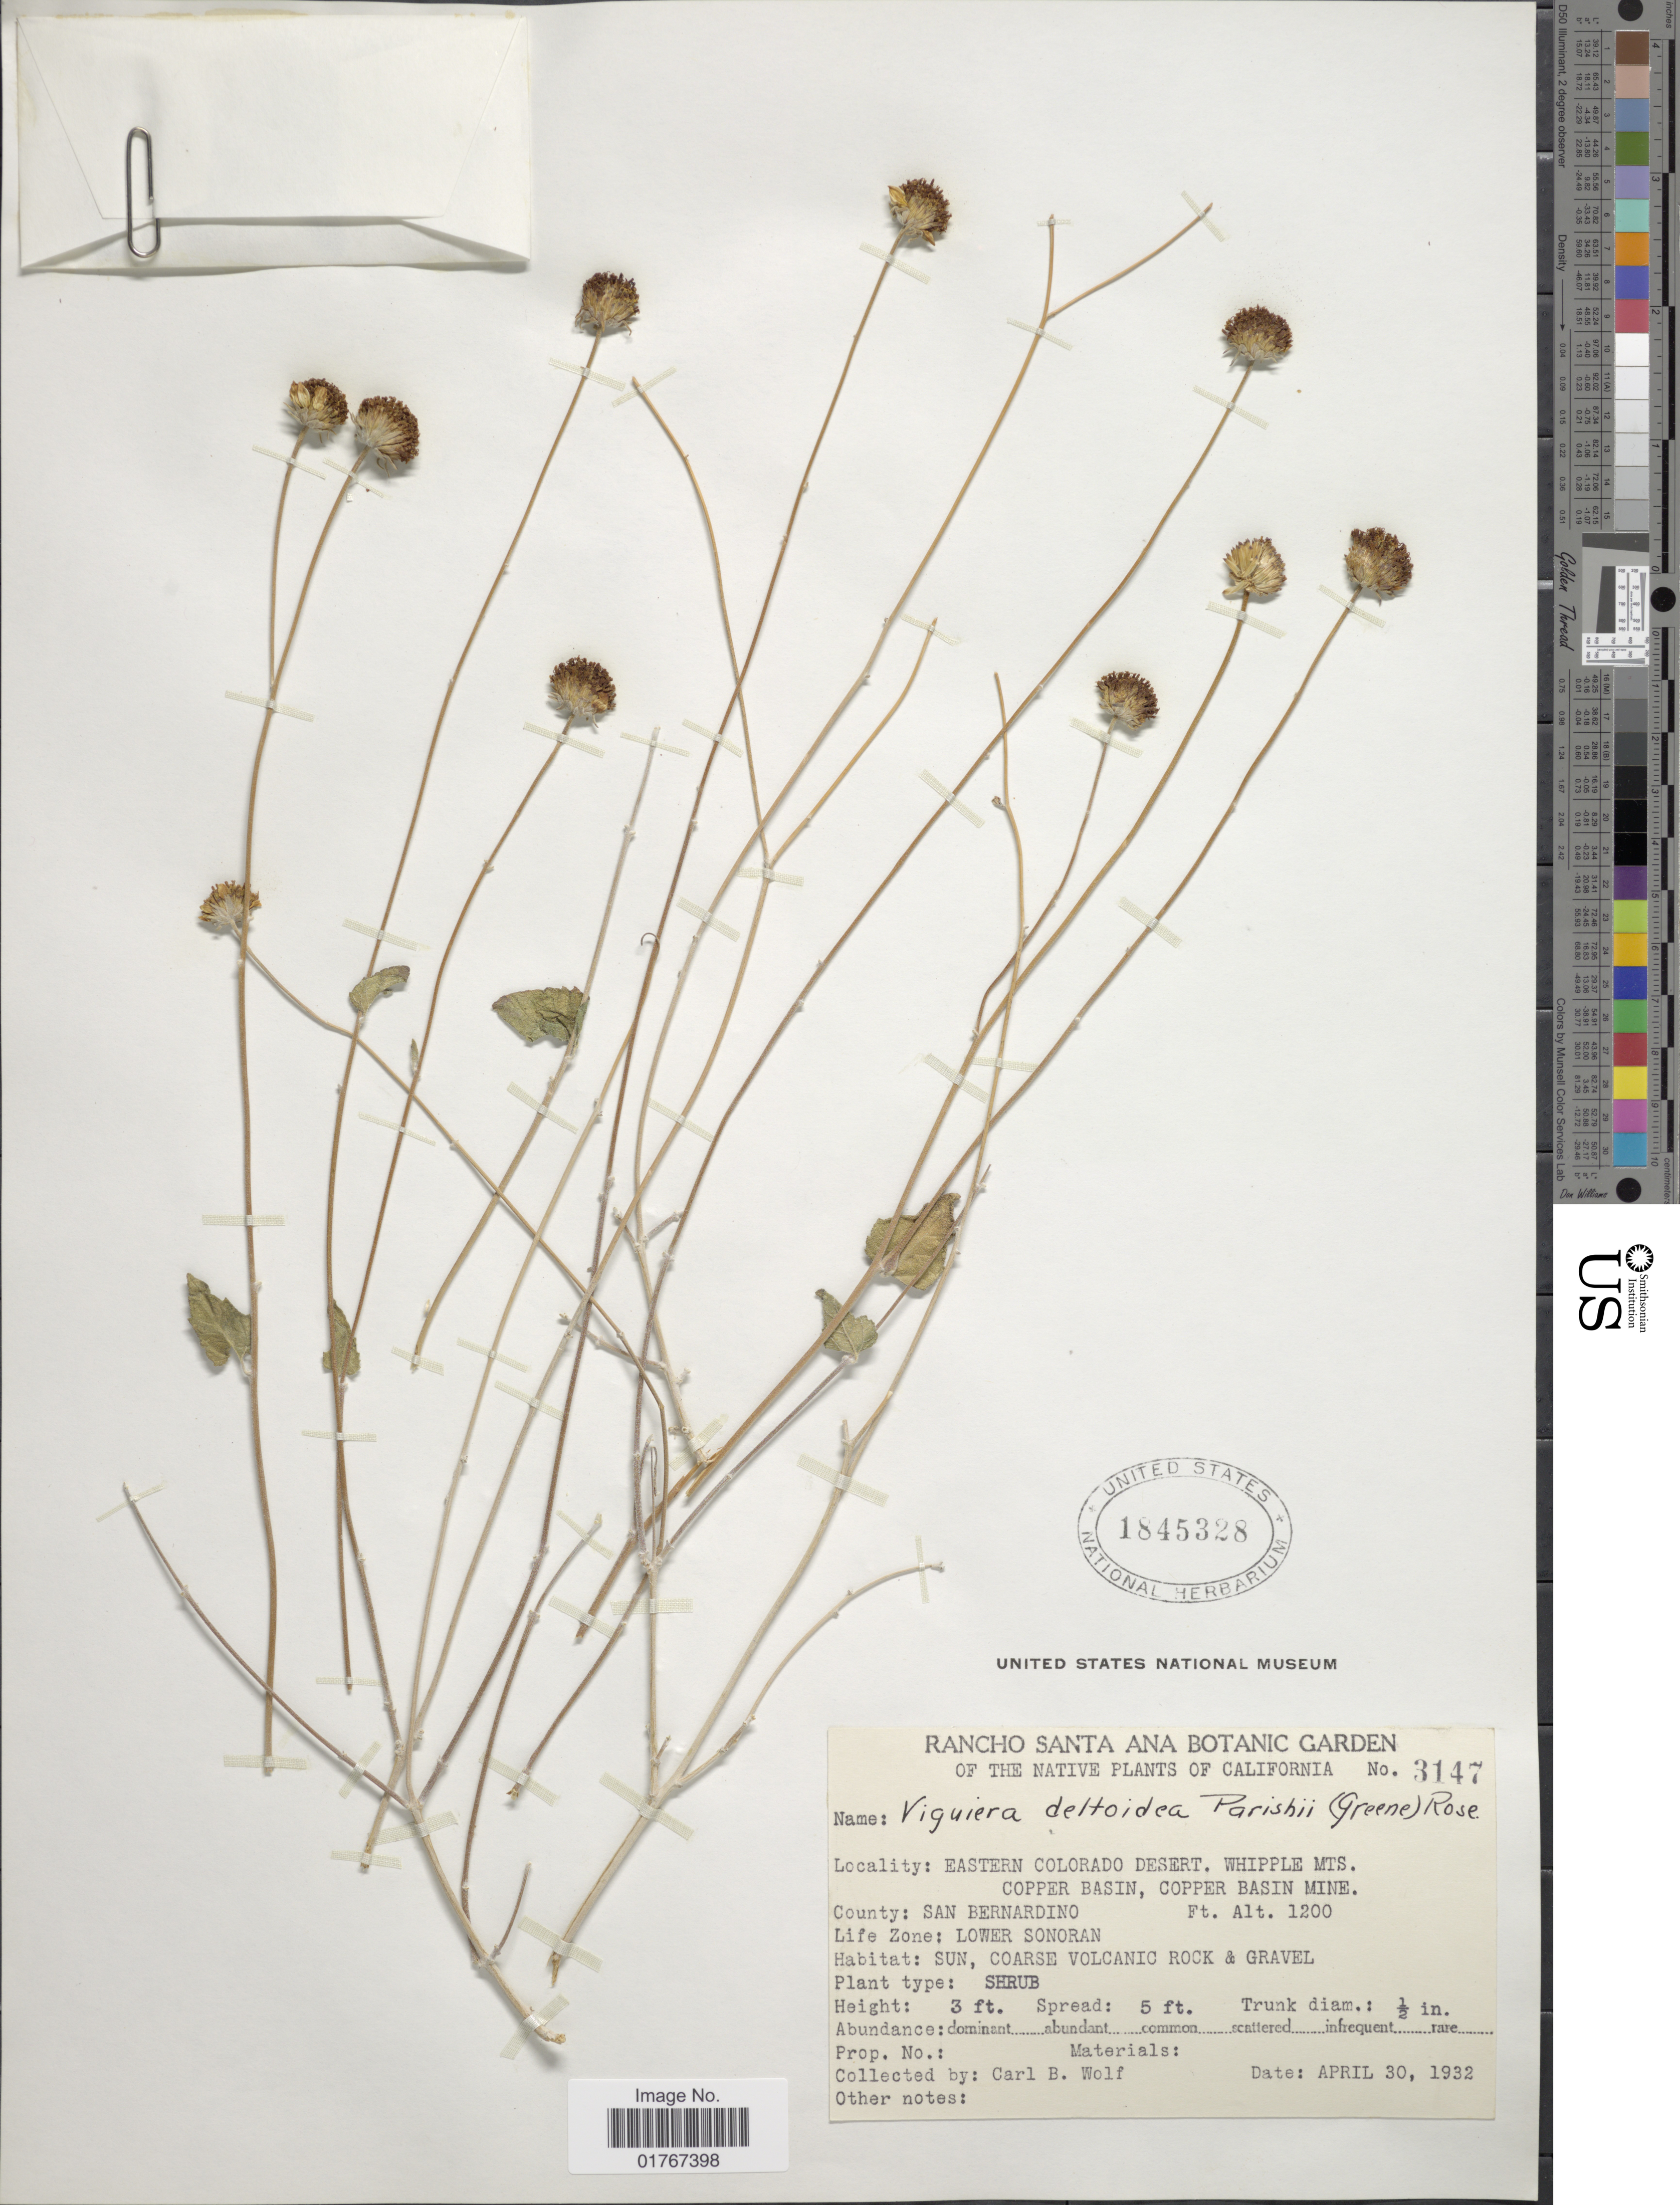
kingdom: Plantae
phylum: Tracheophyta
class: Magnoliopsida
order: Asterales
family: Asteraceae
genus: Viguiera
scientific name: Viguiera deltoidea var. parishii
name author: (Greene) Vasey & Rose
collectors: C. B. Wolf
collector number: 3147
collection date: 1932-04-30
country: United States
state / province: Colorado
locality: The Native Plants of California, Eastern Colorado, Whipple Mts. Copper Basin, Copper Basin Mine, County; San Bernardino, Life Zone: Lower Sonoran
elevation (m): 366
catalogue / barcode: US 1845328